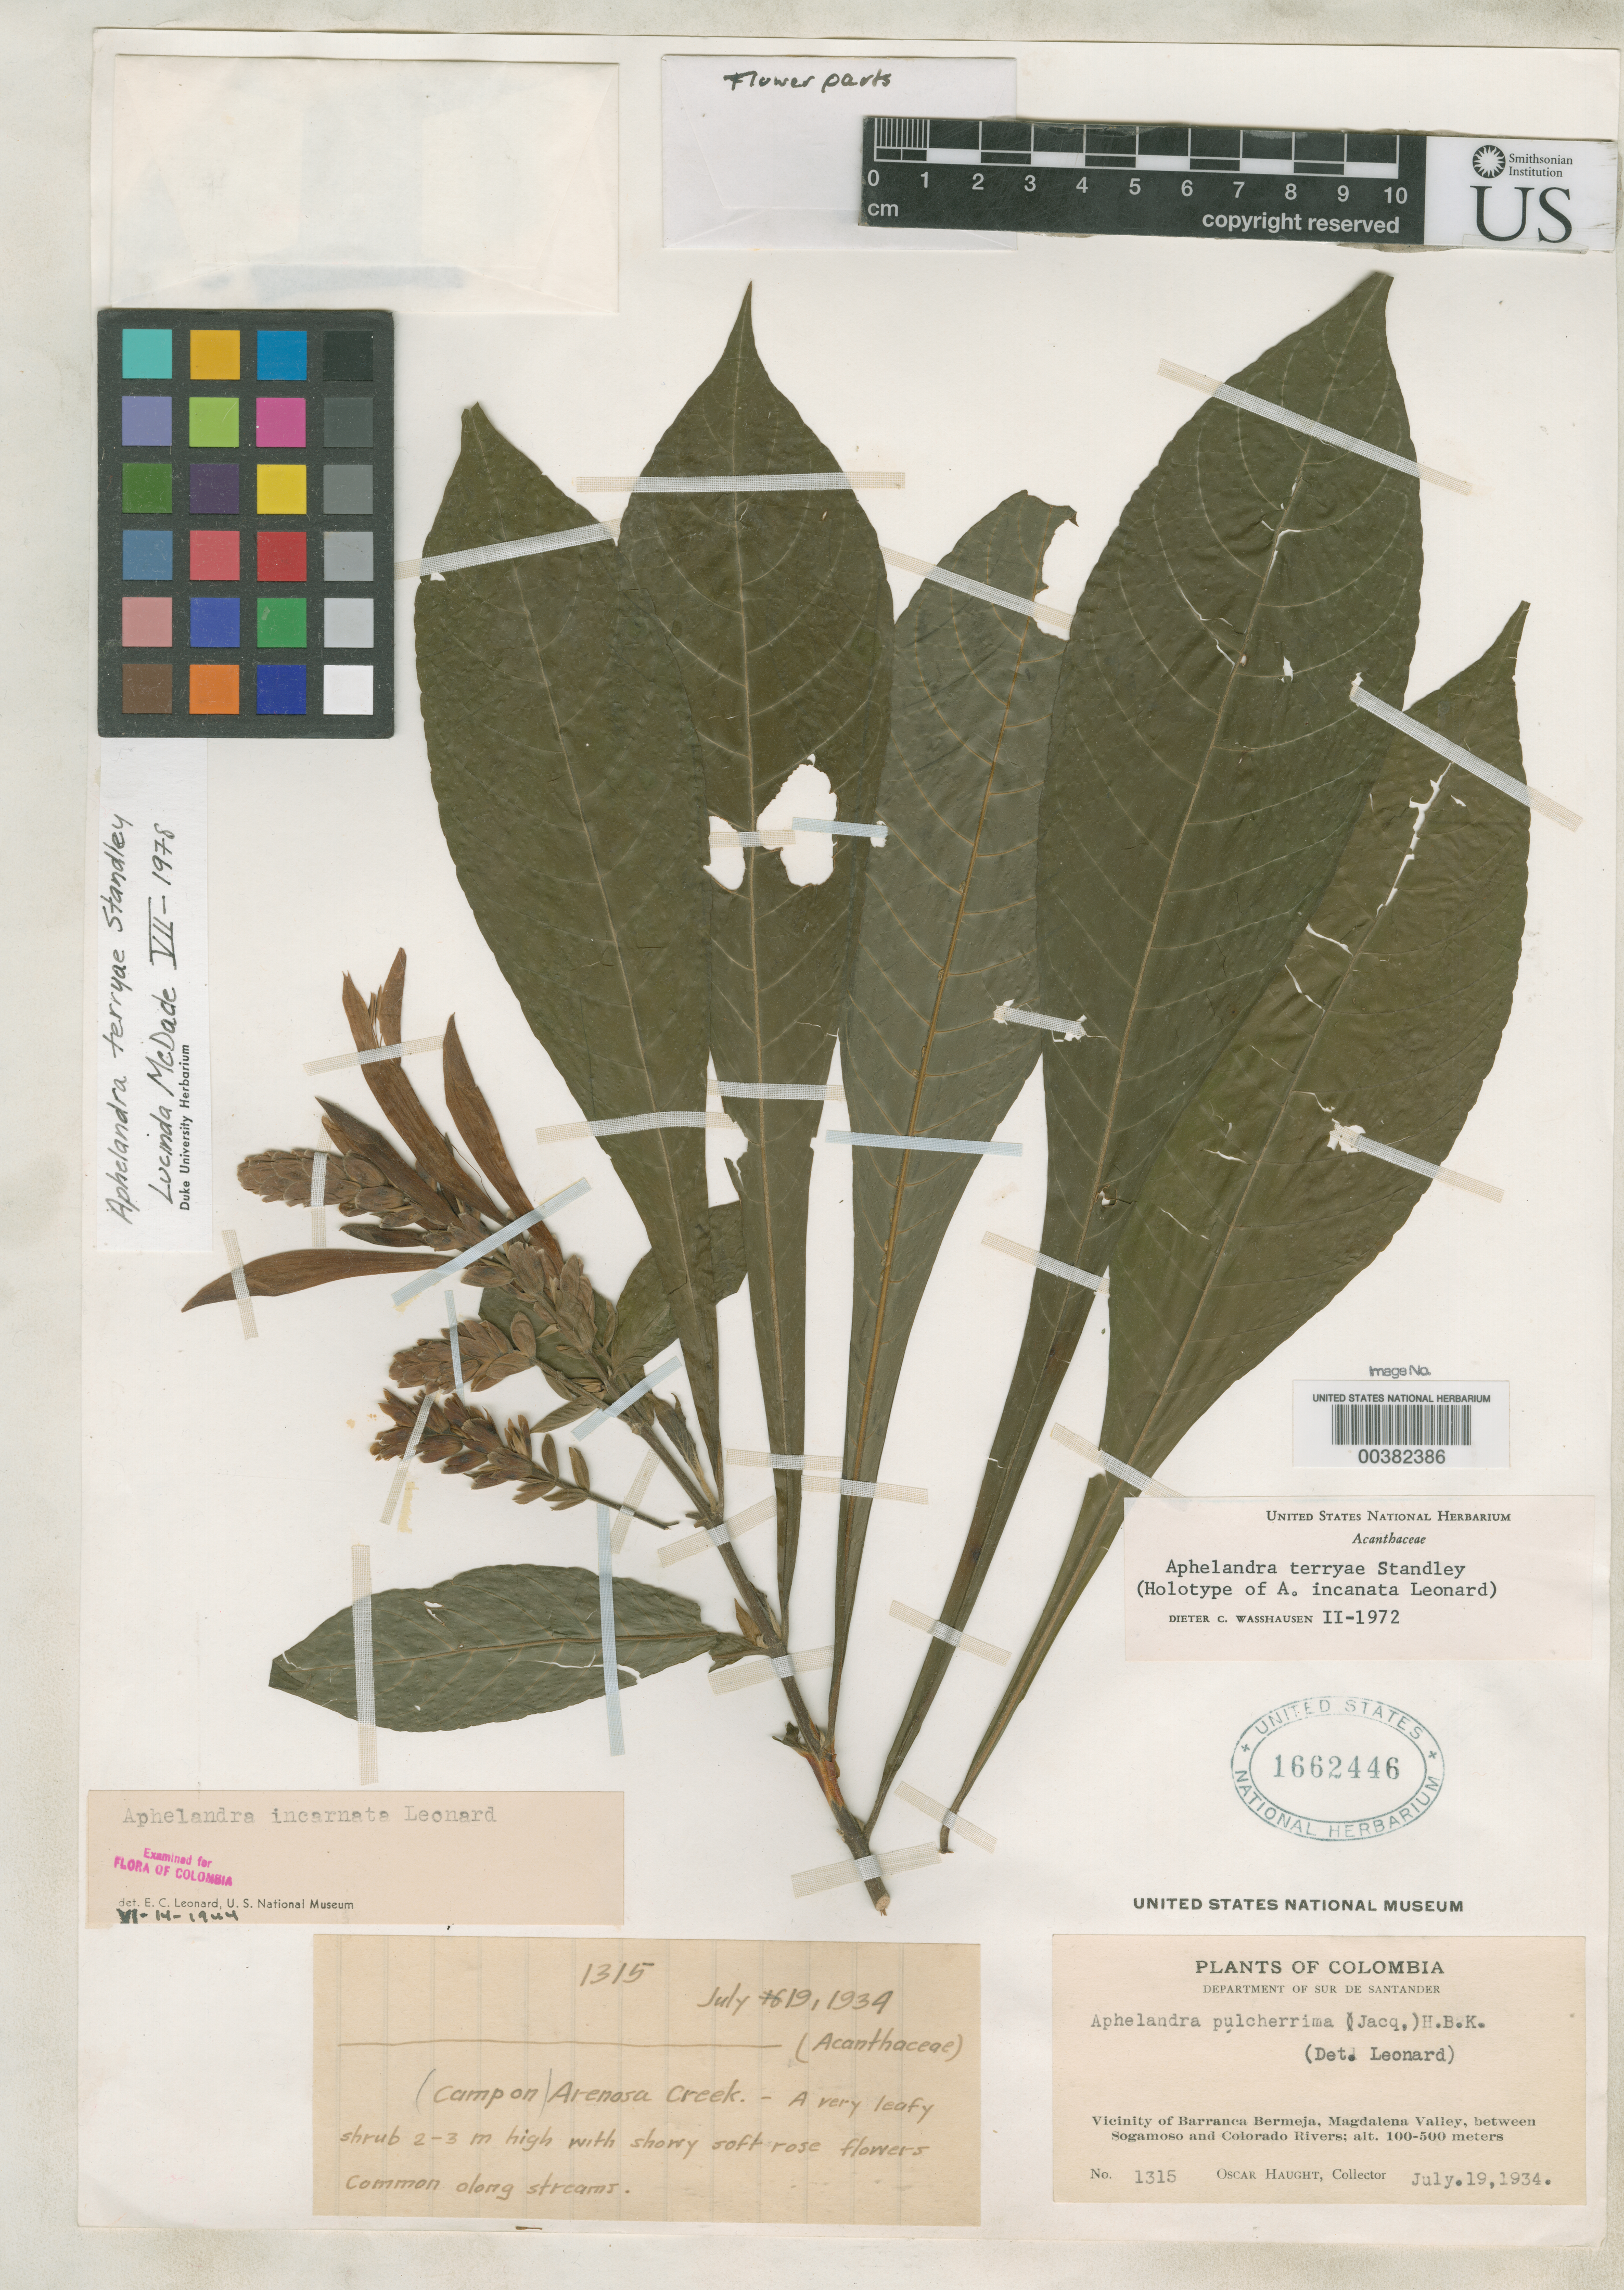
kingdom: Plantae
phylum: Tracheophyta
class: Magnoliopsida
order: Lamiales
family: Acanthaceae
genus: Aphelandra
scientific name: Aphelandra incarnata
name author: Leonard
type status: Holotype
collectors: O. L. Haught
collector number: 1315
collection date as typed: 19 Jul 1934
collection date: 1934-07-19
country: Colombia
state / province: Santander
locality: Magdalena Valley, between Sogamoso and Colorado Rivers, Barrancabermeja, Arenosa Creek.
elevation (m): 100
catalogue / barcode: US 1662446